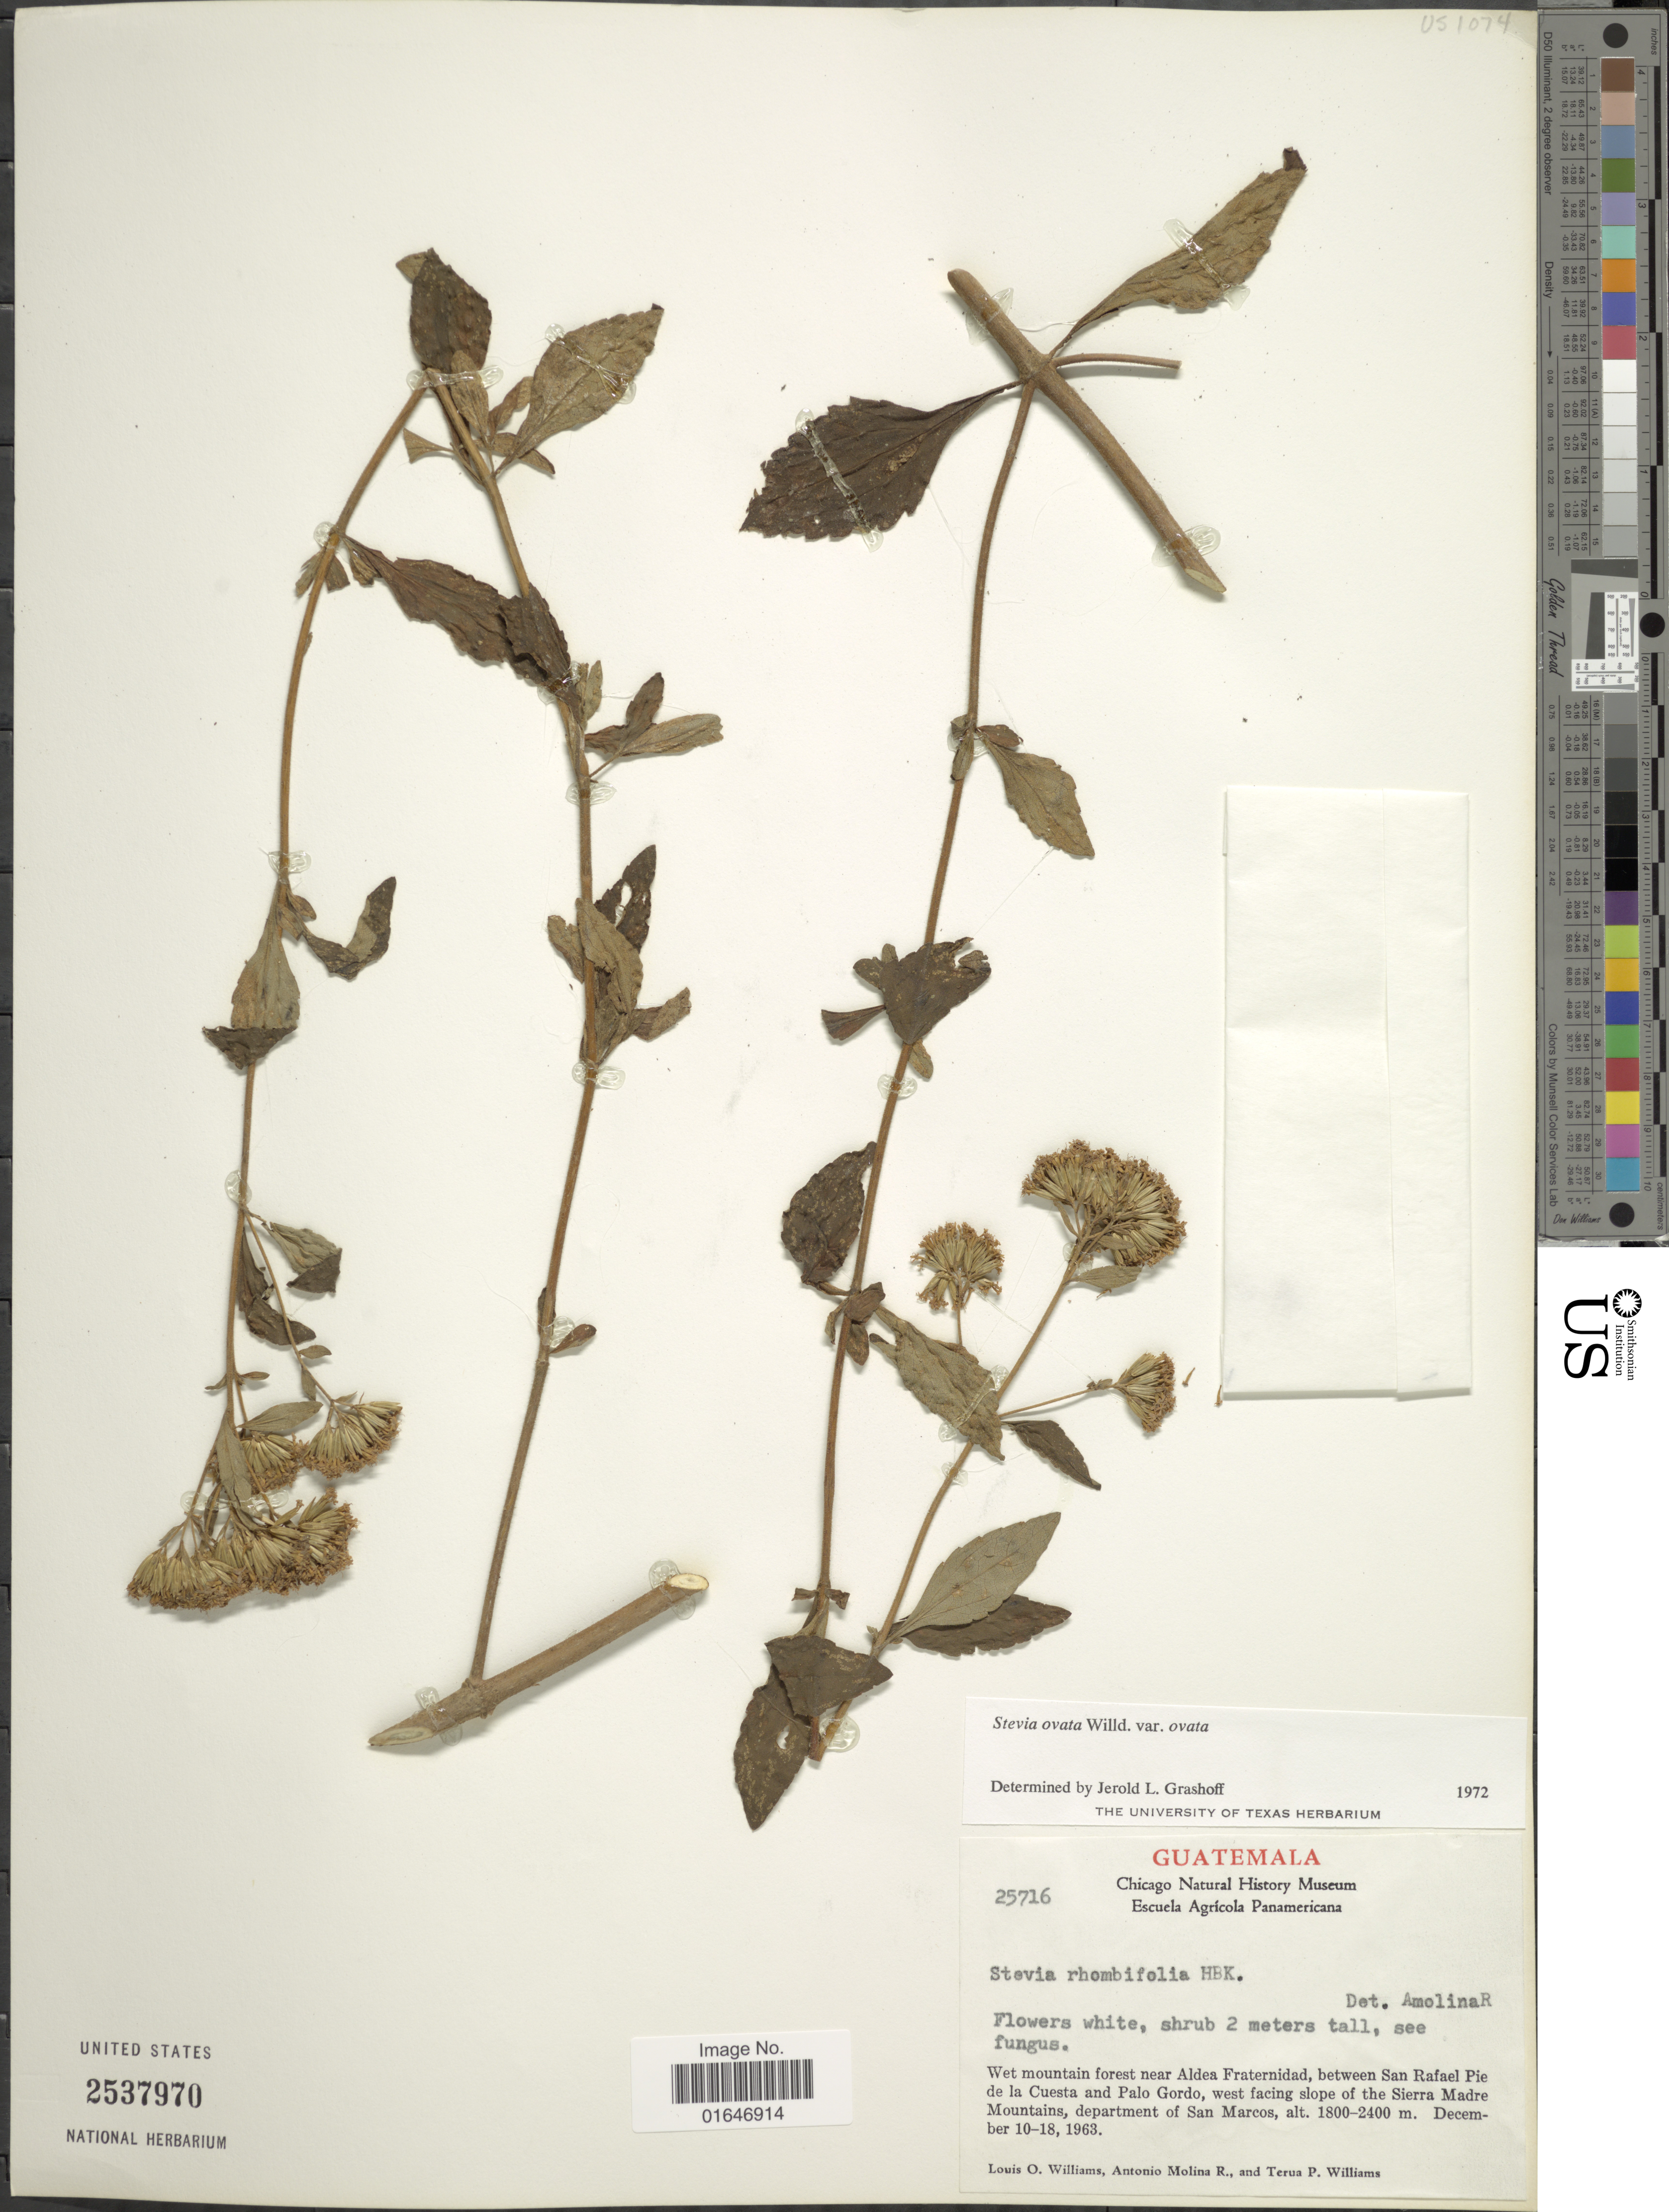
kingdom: Plantae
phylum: Tracheophyta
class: Magnoliopsida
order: Asterales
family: Asteraceae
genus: Stevia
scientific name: Stevia ovata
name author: Willd.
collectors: L. O. Williams, A. Molina R. & T. P. Williams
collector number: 25716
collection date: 1963-12-10/1963-12-18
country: Guatemala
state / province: San Marcos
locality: Wet mountain forest near Aldea Fraternidad, between San Rafael Pie de la Cuesta and Palo Gordo, west facing slope of the Sierra Madre Mountains.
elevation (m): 1800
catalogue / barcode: US 2537970